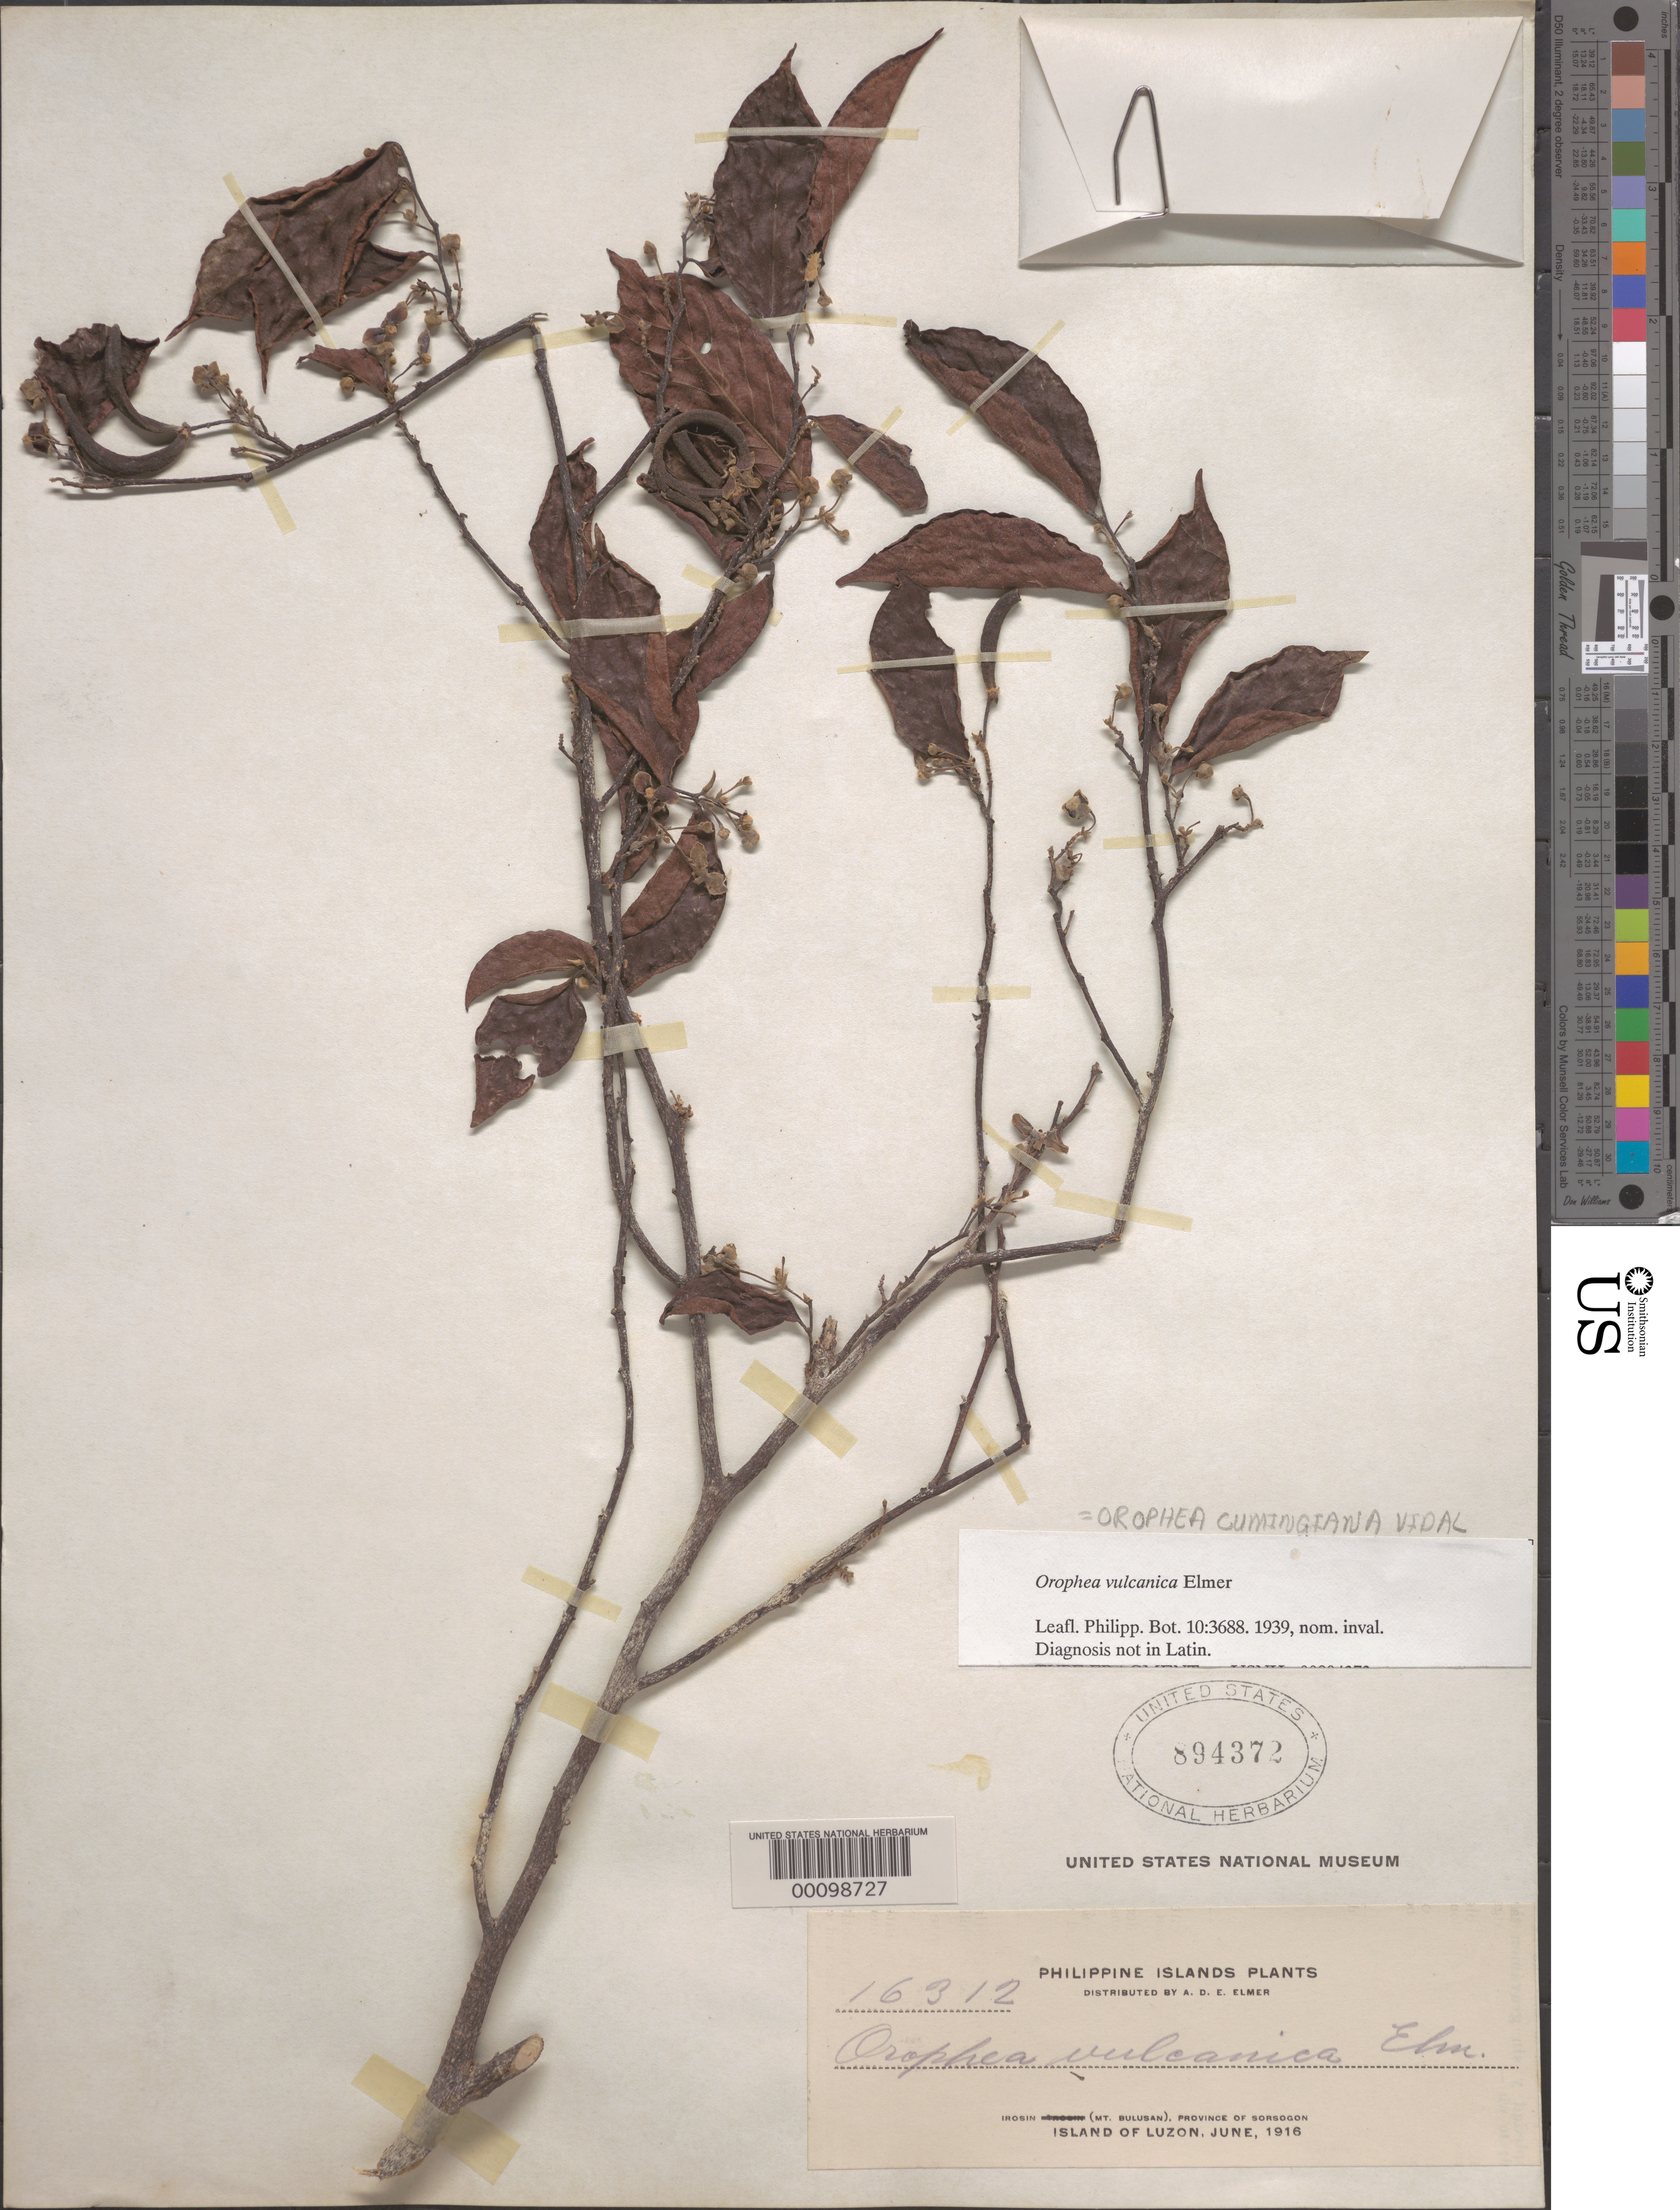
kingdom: Plantae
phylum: Tracheophyta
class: Magnoliopsida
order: Magnoliales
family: Annonaceae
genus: Orophea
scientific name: Orophea vulcanica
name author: Elmer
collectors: A. D. E. Elmer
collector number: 16312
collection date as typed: Jun 1916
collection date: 1916-06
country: Philippines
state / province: Bicol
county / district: Sorsogon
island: Luzon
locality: Irosin, Mt. Bulusan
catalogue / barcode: US 894372